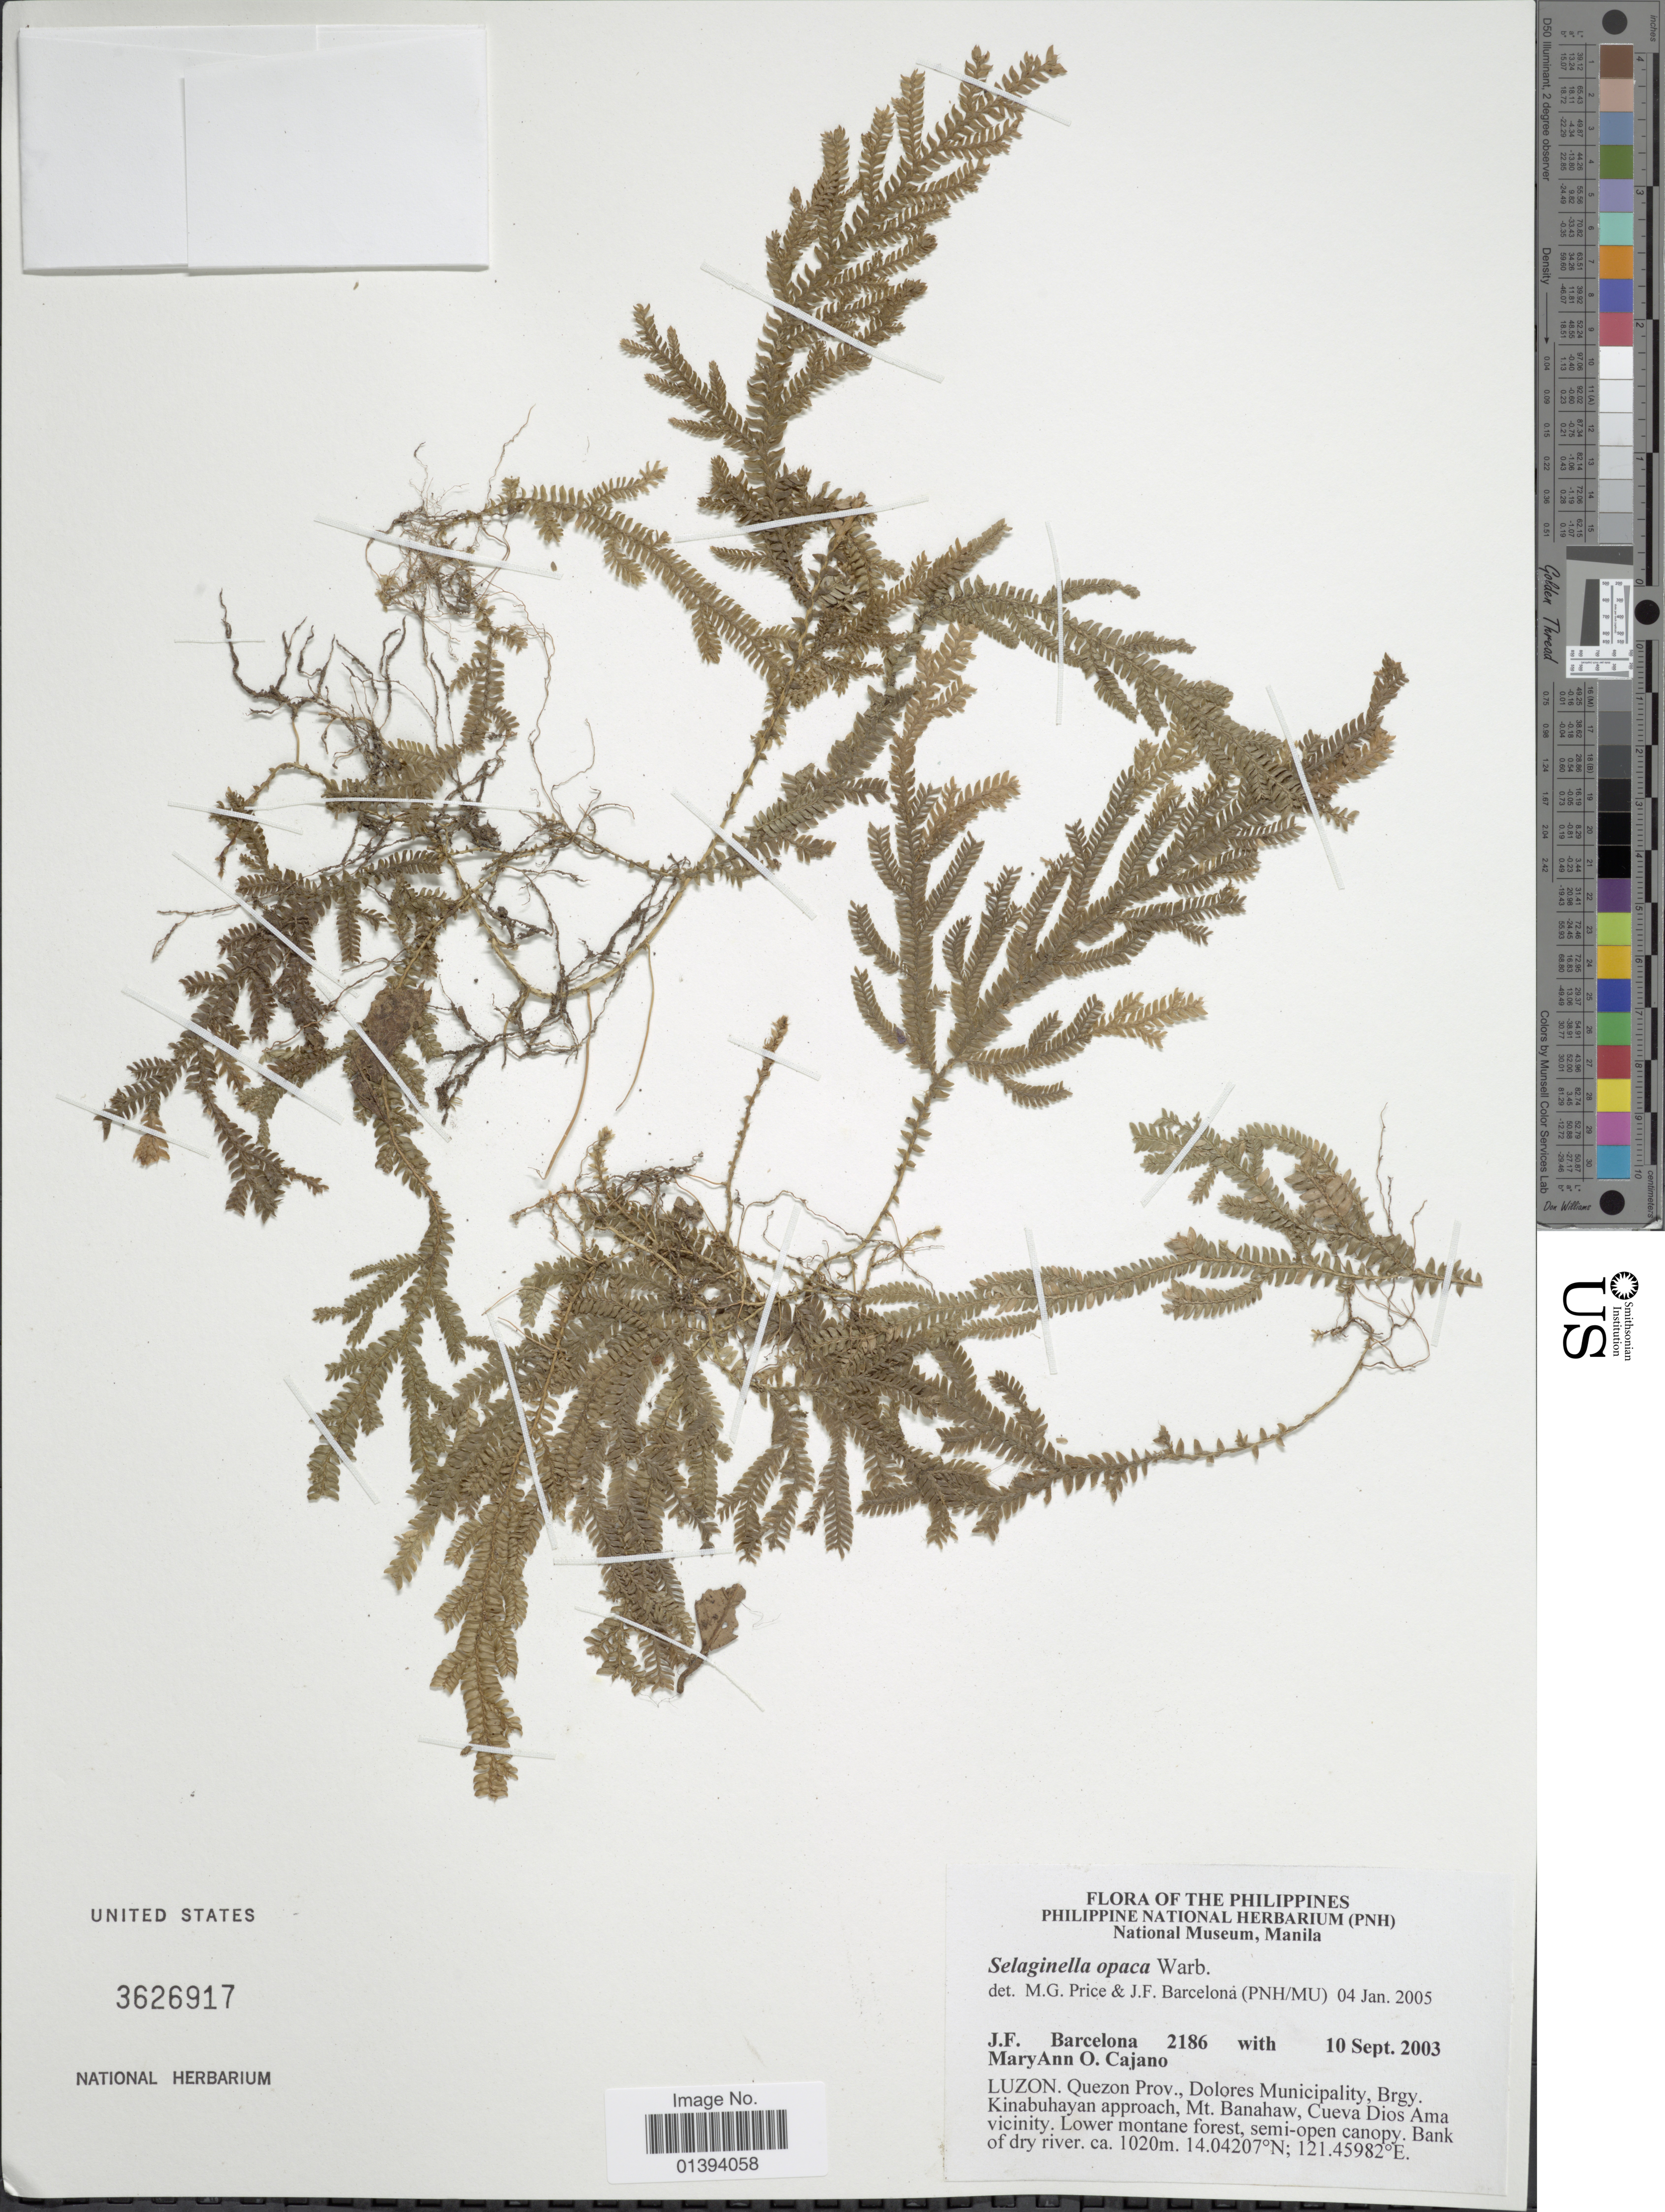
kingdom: Plantae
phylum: Tracheophyta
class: Lycopodiopsida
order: Selaginellales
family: Selaginellaceae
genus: Selaginella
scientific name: Selaginella opaca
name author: Warb.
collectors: J. F. Barcelona & M. Cajano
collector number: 2186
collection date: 2003-09-10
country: Philippines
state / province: Central Luzon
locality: Luzon, Quezon Prov., Dolores Municipality, Brgy. Kinabuhayan approach, Mt. Banahaw, Cueva Dios Ama vicinity, lower montane forest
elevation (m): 1020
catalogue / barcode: US 3626917